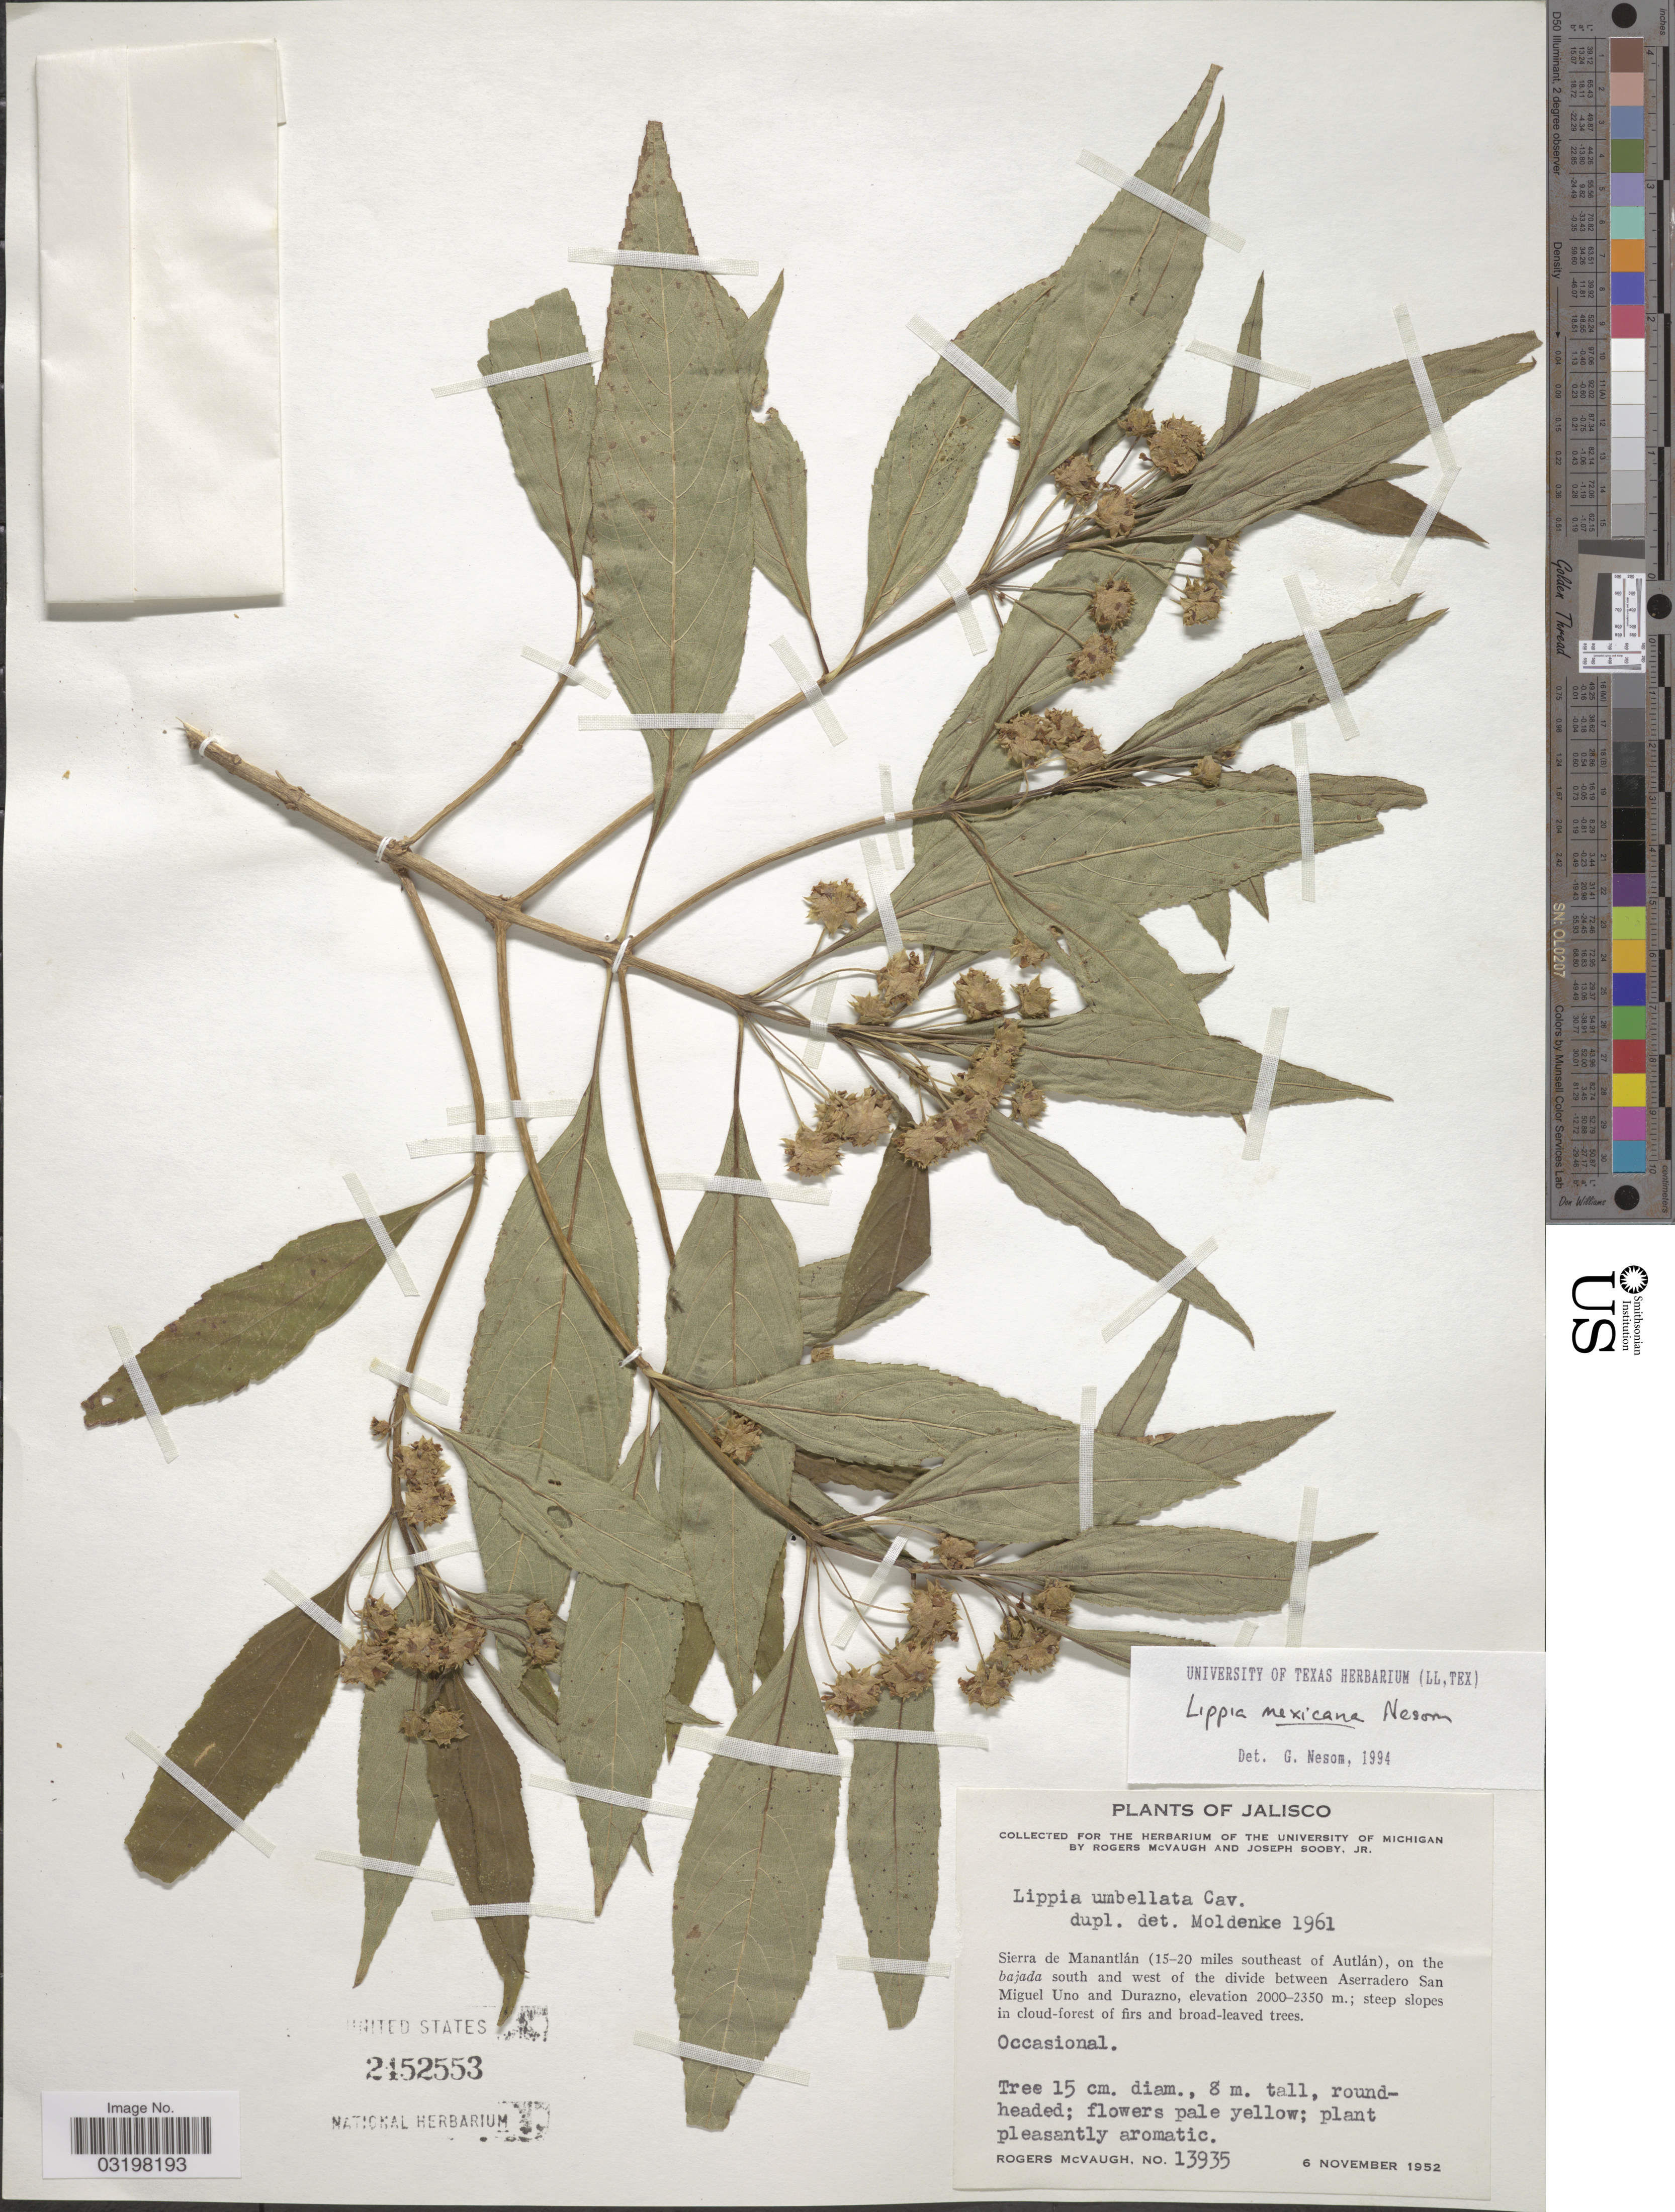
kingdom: Plantae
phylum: Tracheophyta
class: Magnoliopsida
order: Lamiales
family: Verbenaceae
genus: Lippia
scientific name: Lippia mexicana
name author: G.L. Nesom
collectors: R. McVaugh & J. Sooby Jr.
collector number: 13935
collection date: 1952-11-06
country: Mexico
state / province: Jalisco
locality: Sierra de Manantlán (15-20 miles southeast of Autlán), on the bajada south and west of the divide between Aserradero San Miguel Uno and Durazno.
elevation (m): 2000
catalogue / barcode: US 2452553